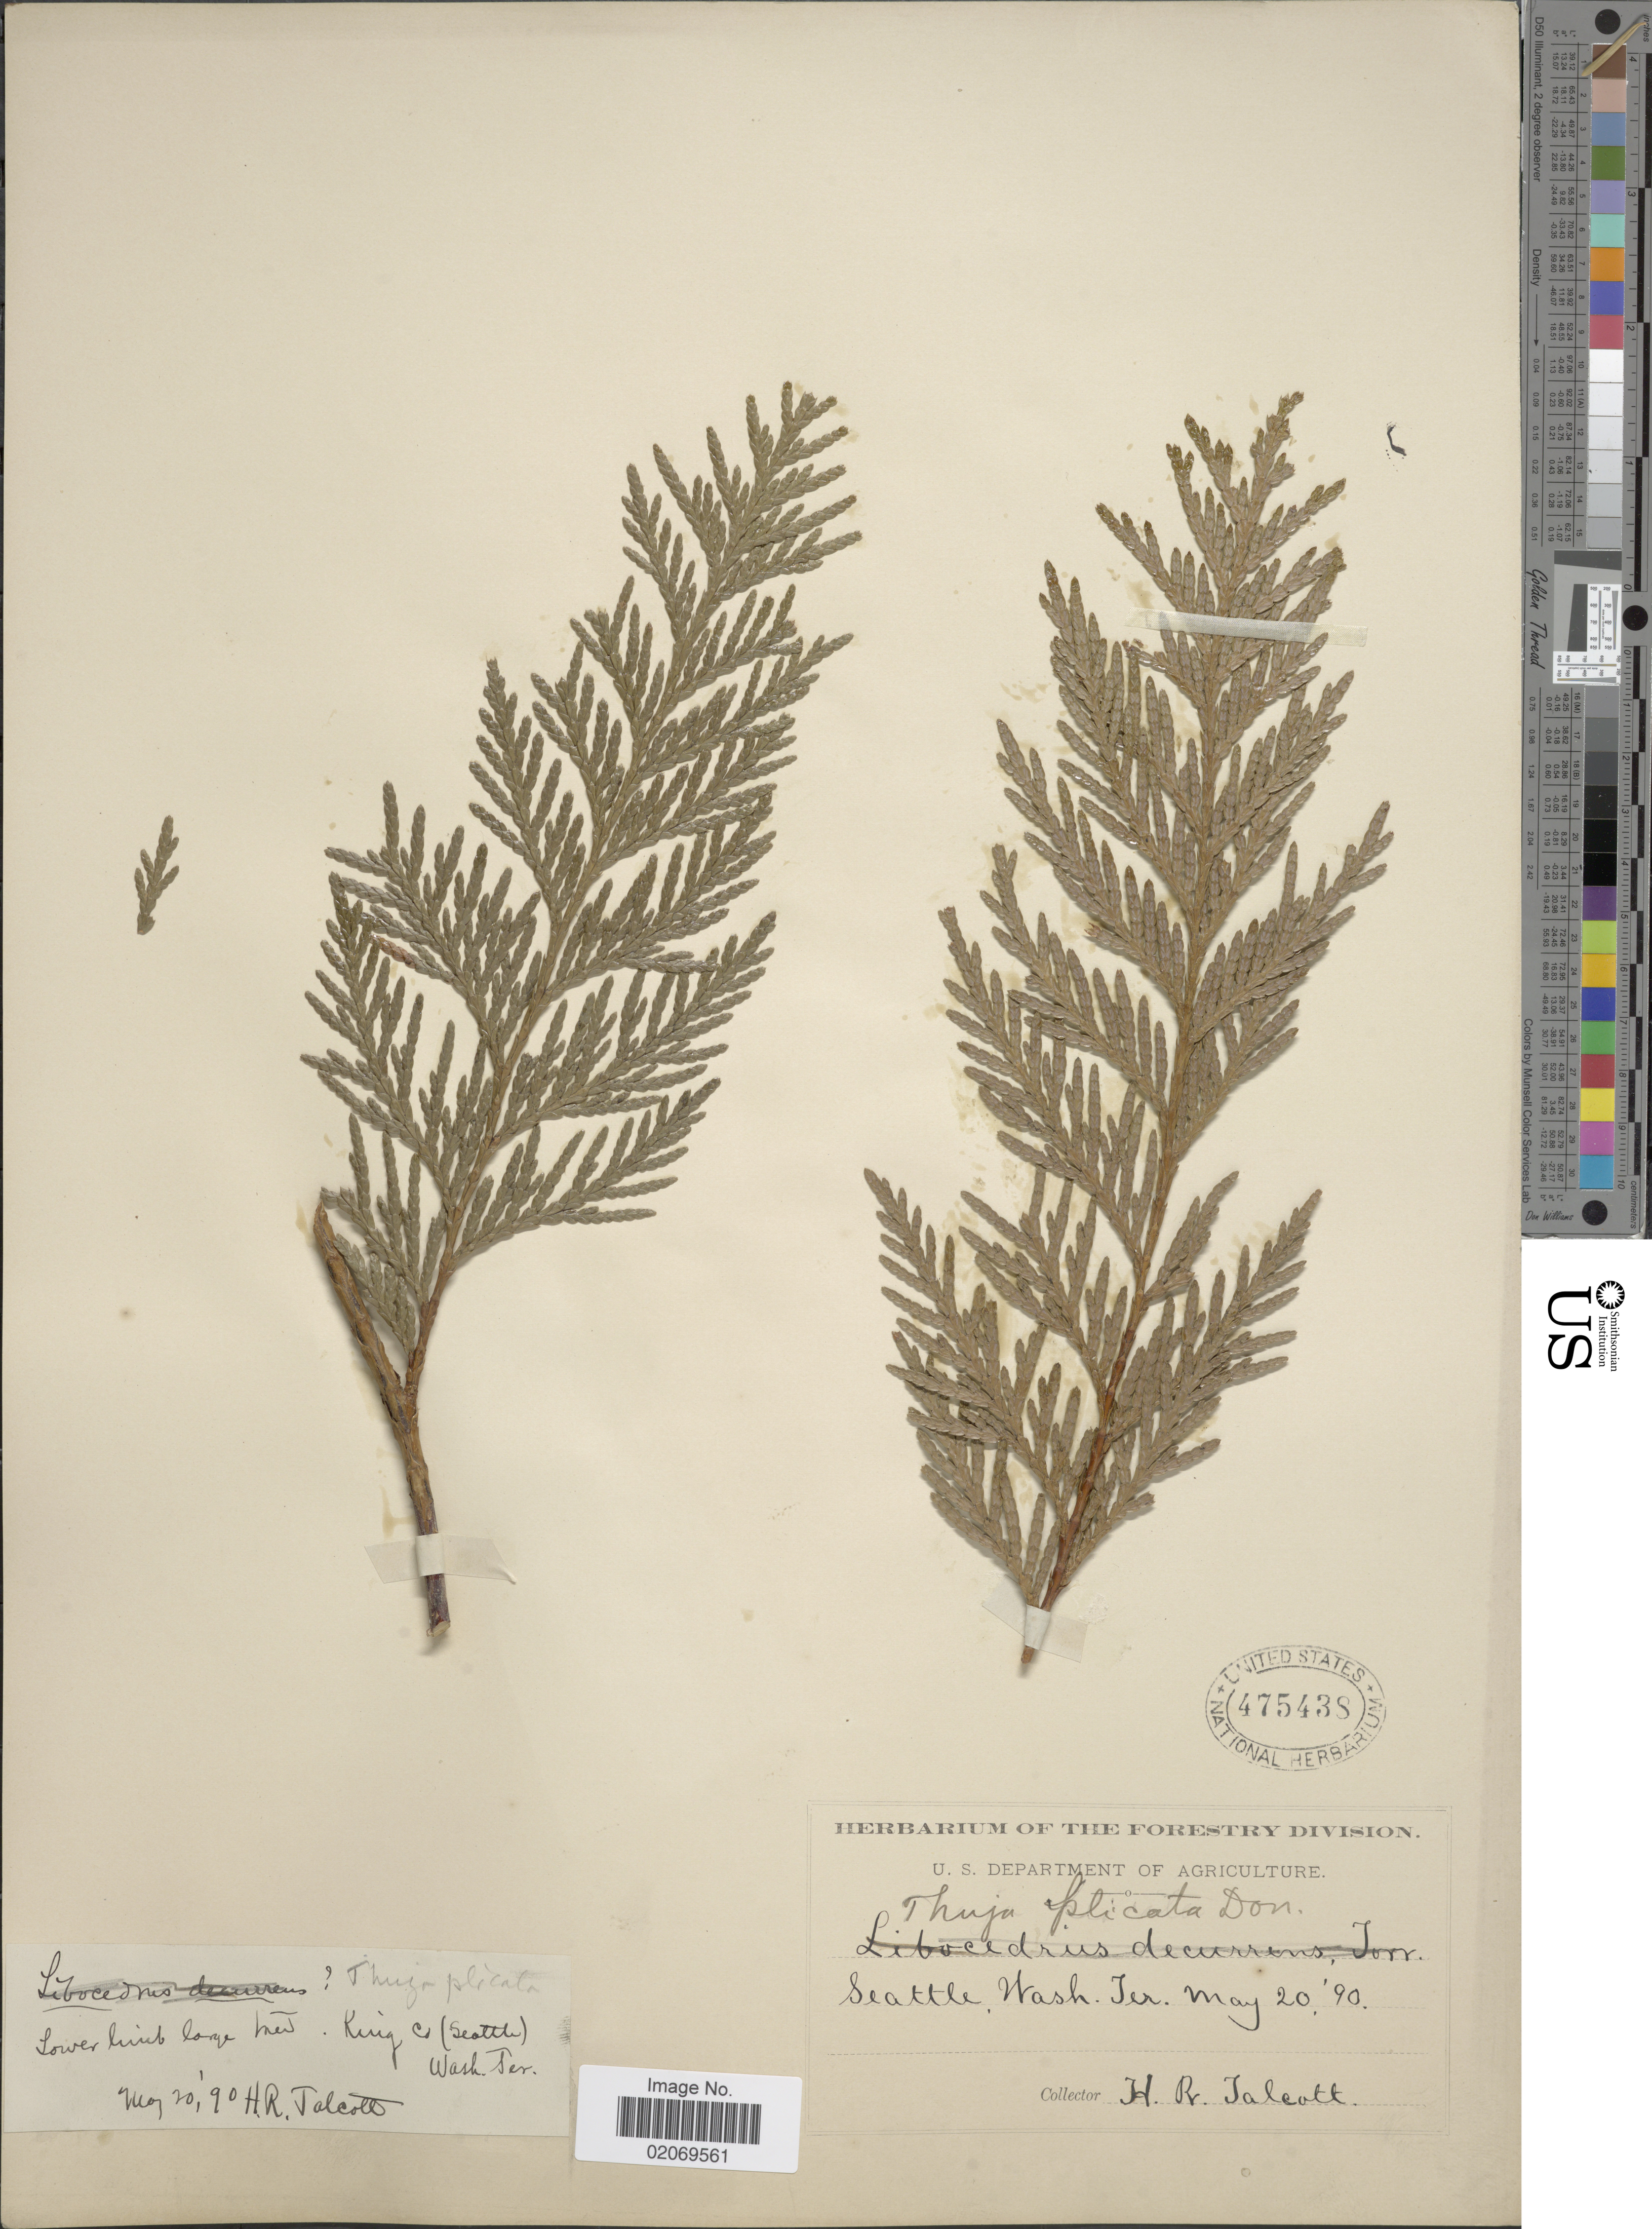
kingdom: Plantae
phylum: Tracheophyta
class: Pinopsida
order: Pinales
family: Cupressaceae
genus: Thuja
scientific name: Thuja plicata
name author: Donn & D. Don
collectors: H. Jalcott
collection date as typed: Transcribed d/m/y: 20/5/90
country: United States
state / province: Washington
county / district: King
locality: Seattle, King Co, Wash Ter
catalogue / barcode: US 475438